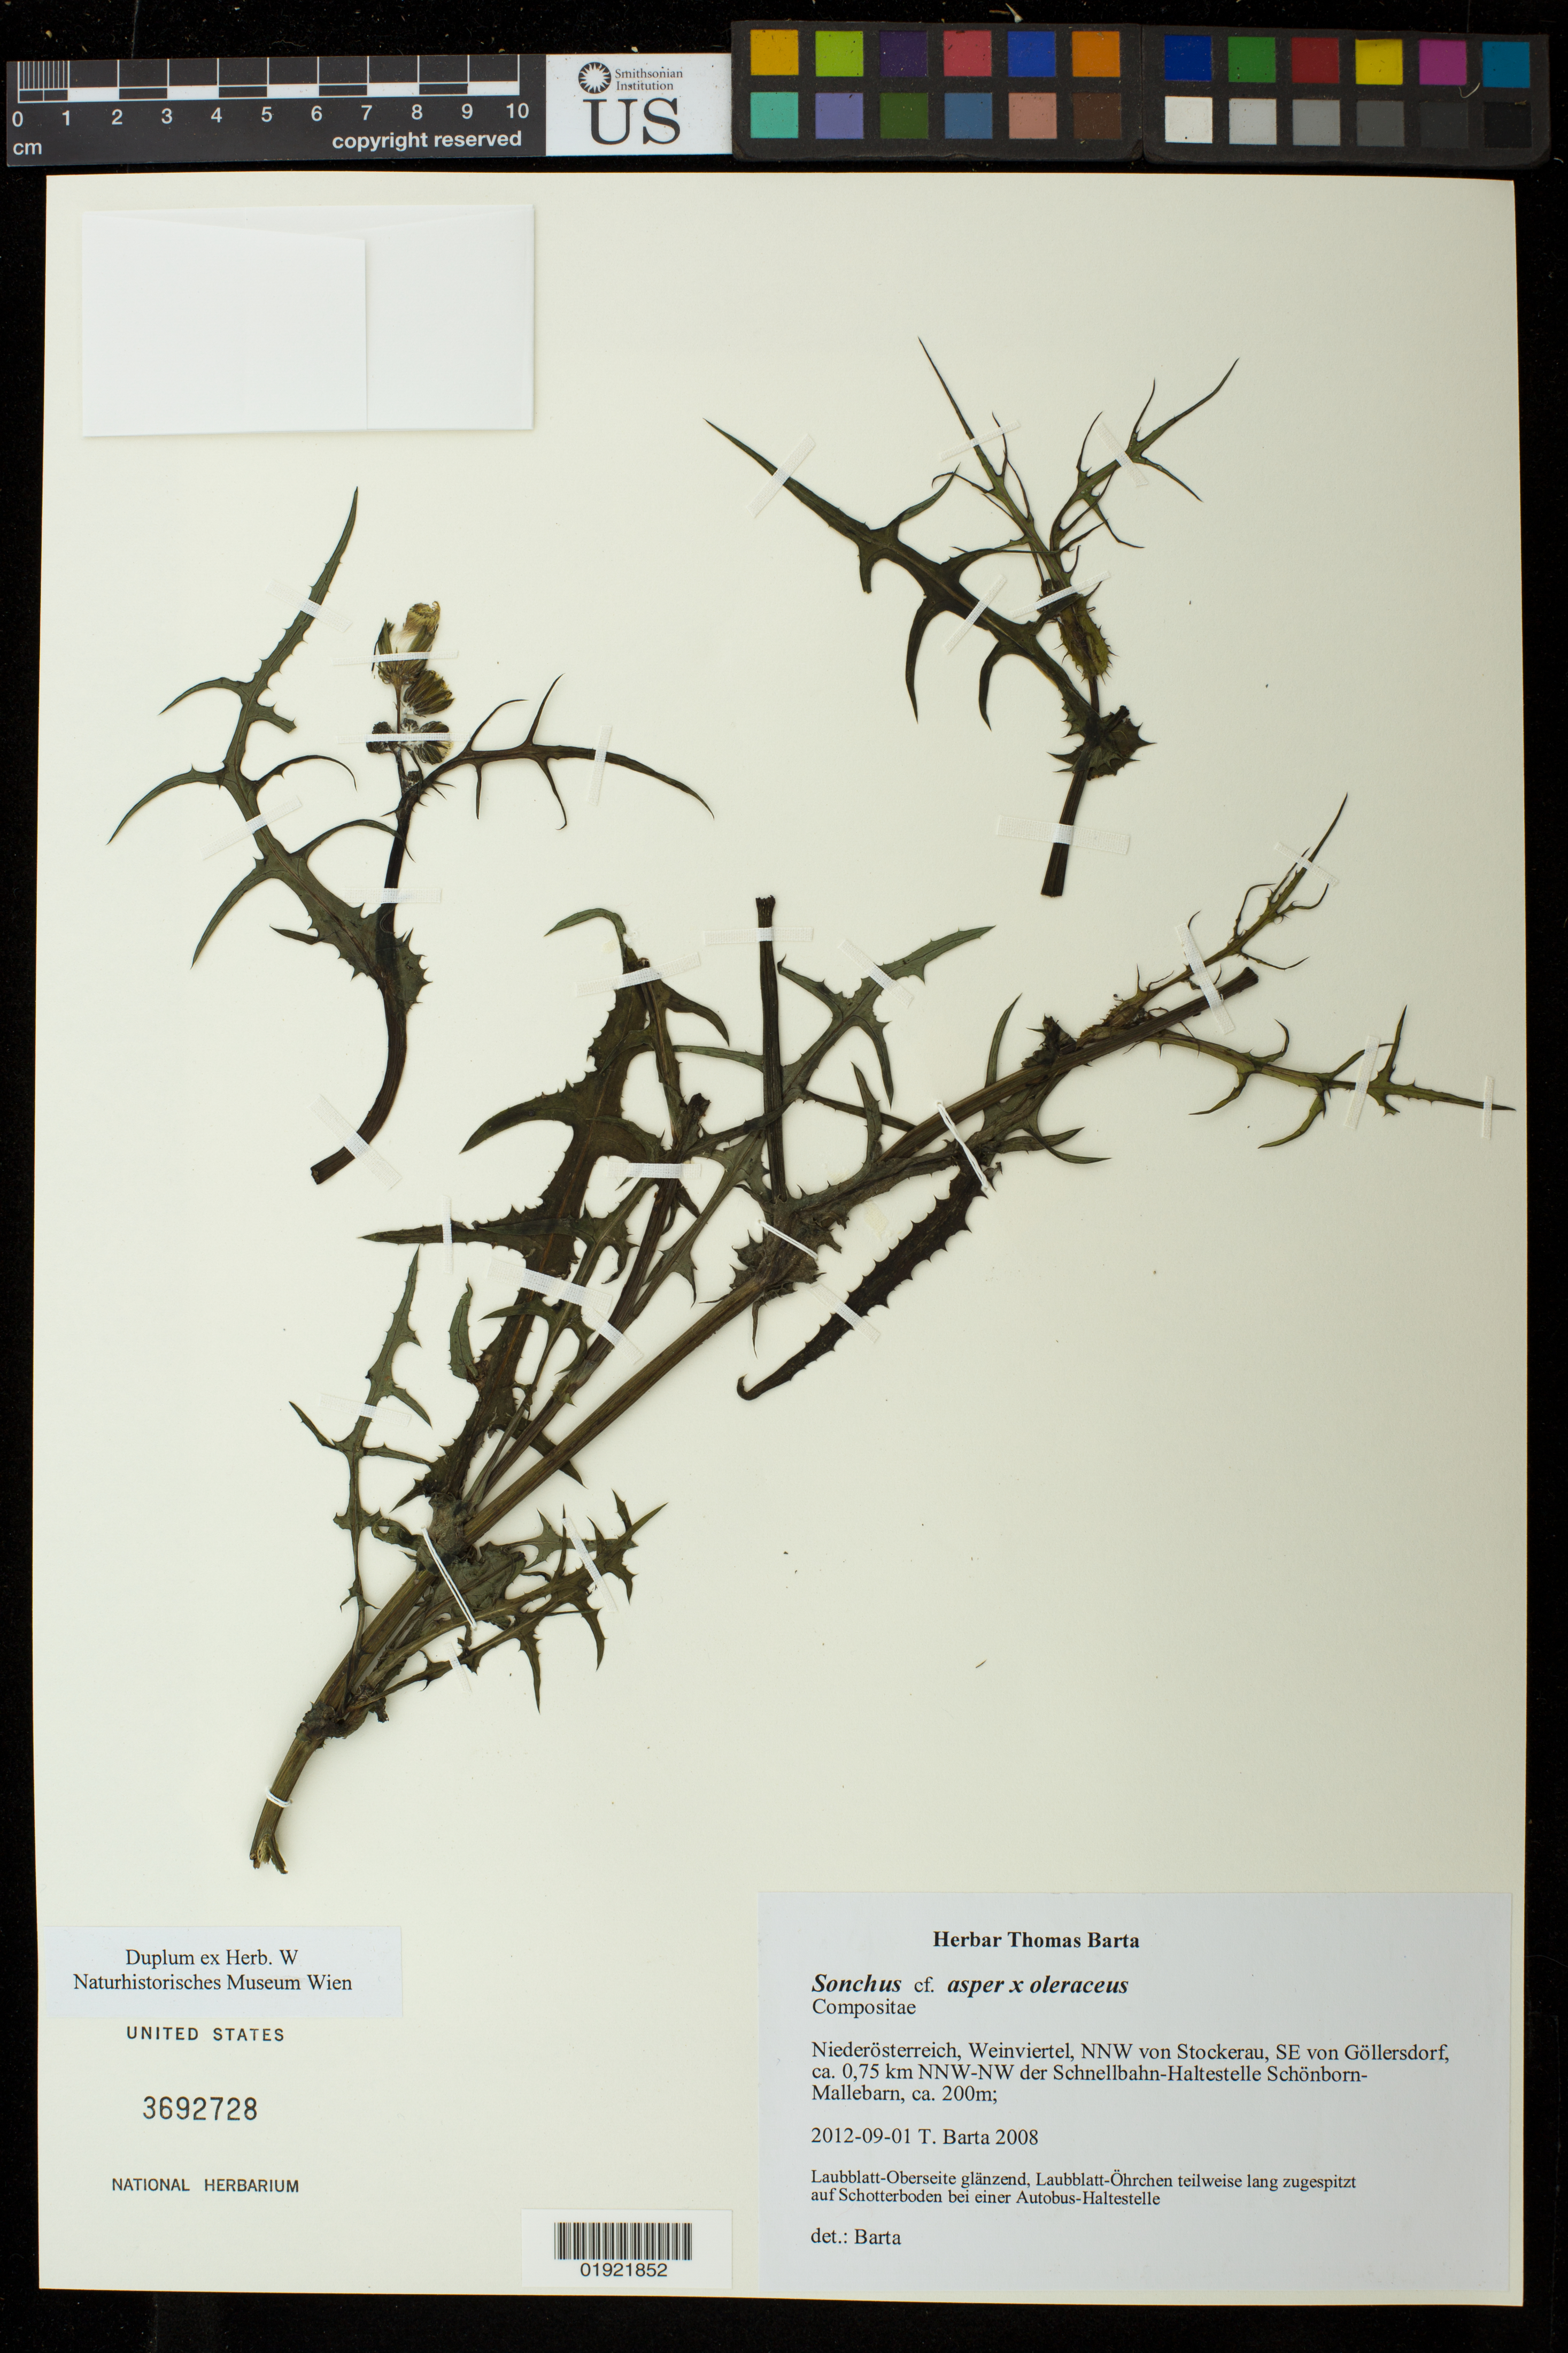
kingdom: Plantae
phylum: Tracheophyta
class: Magnoliopsida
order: Asterales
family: Asteraceae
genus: Sonchus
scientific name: Sonchus asper x S. oleraceus L.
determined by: Barta, Thomas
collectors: T. Barta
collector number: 2008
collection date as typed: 2012-09-01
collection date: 2012-01-09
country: Austria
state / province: Niederosterreich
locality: Niederosterreich, Weinviertel, NNW von Stockerau, SE von Göllersdorf, ca. 0,75 km NNW-NW der Schnellbahn-Haltestelle SchönbornMallebarn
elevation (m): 200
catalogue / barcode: US 3692728